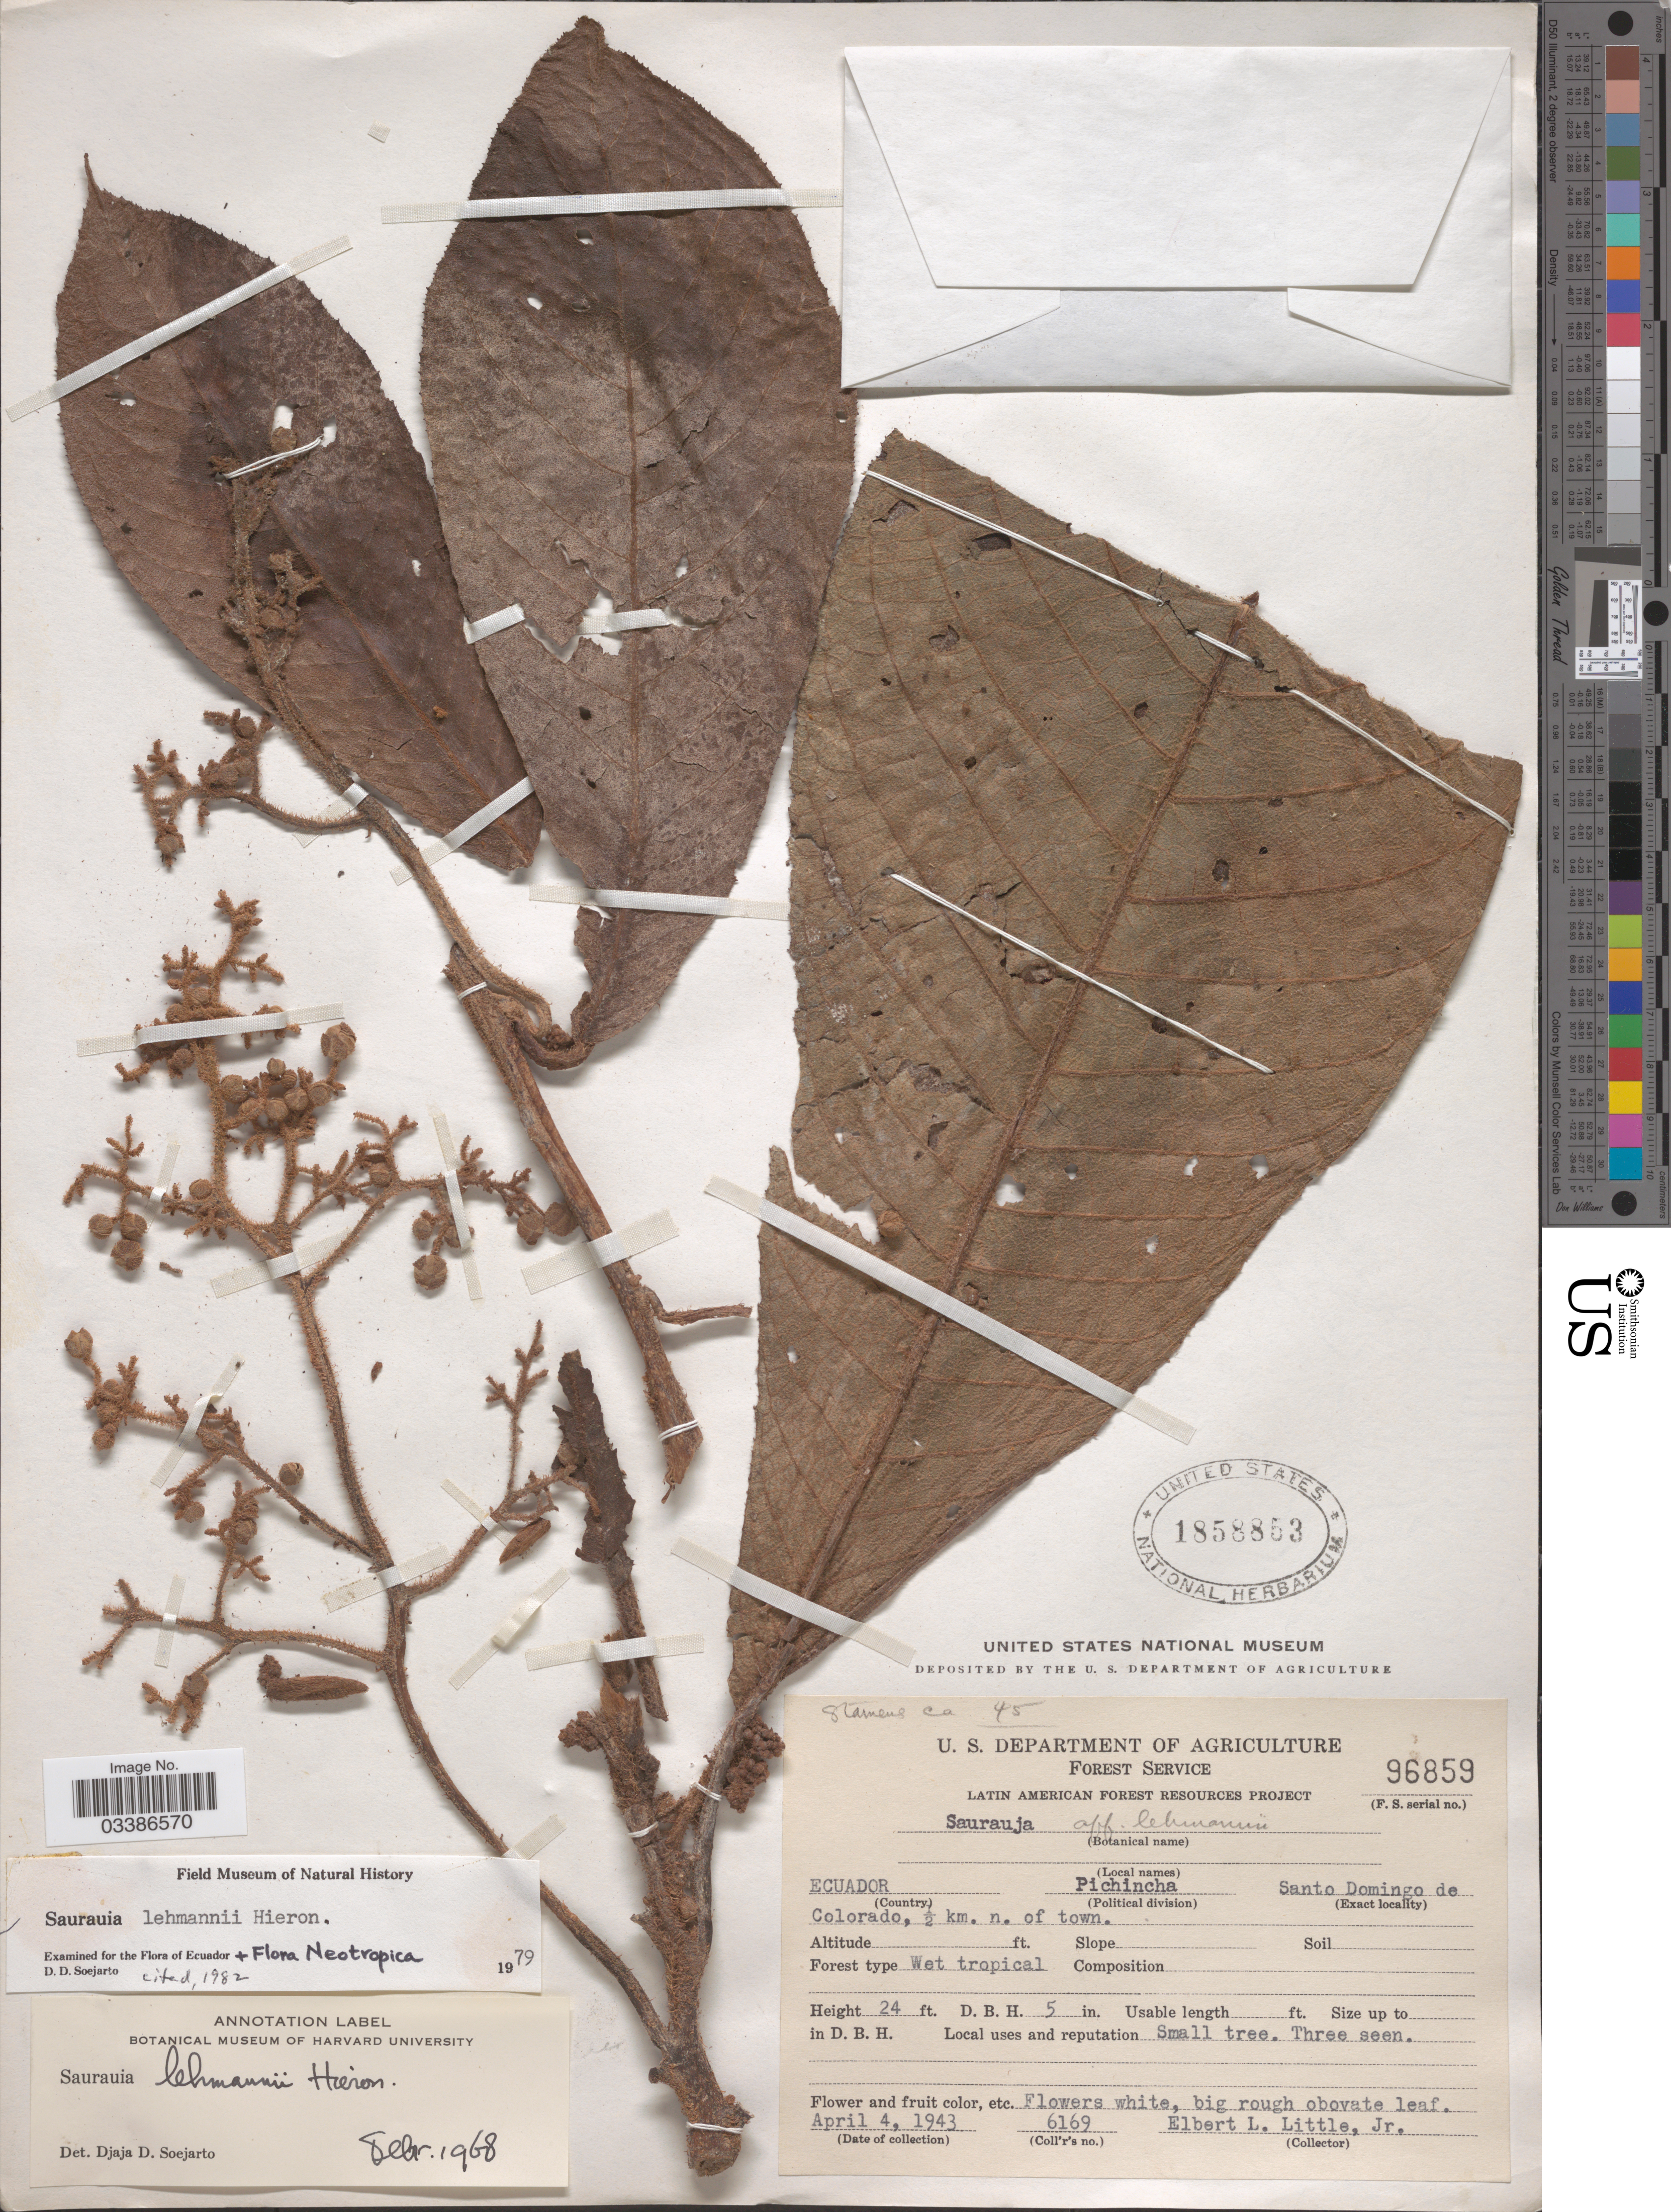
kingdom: Plantae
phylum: Tracheophyta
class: Magnoliopsida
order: Ericales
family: Actinidiaceae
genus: Saurauia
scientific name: Saurauia lehmannii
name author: Hieron.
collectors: E. L. Little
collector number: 6169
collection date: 1943-04-04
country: Ecuador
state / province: Pichincha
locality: Santo Domingo de Colorado, ½ km. n. of town.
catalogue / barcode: US 1858853